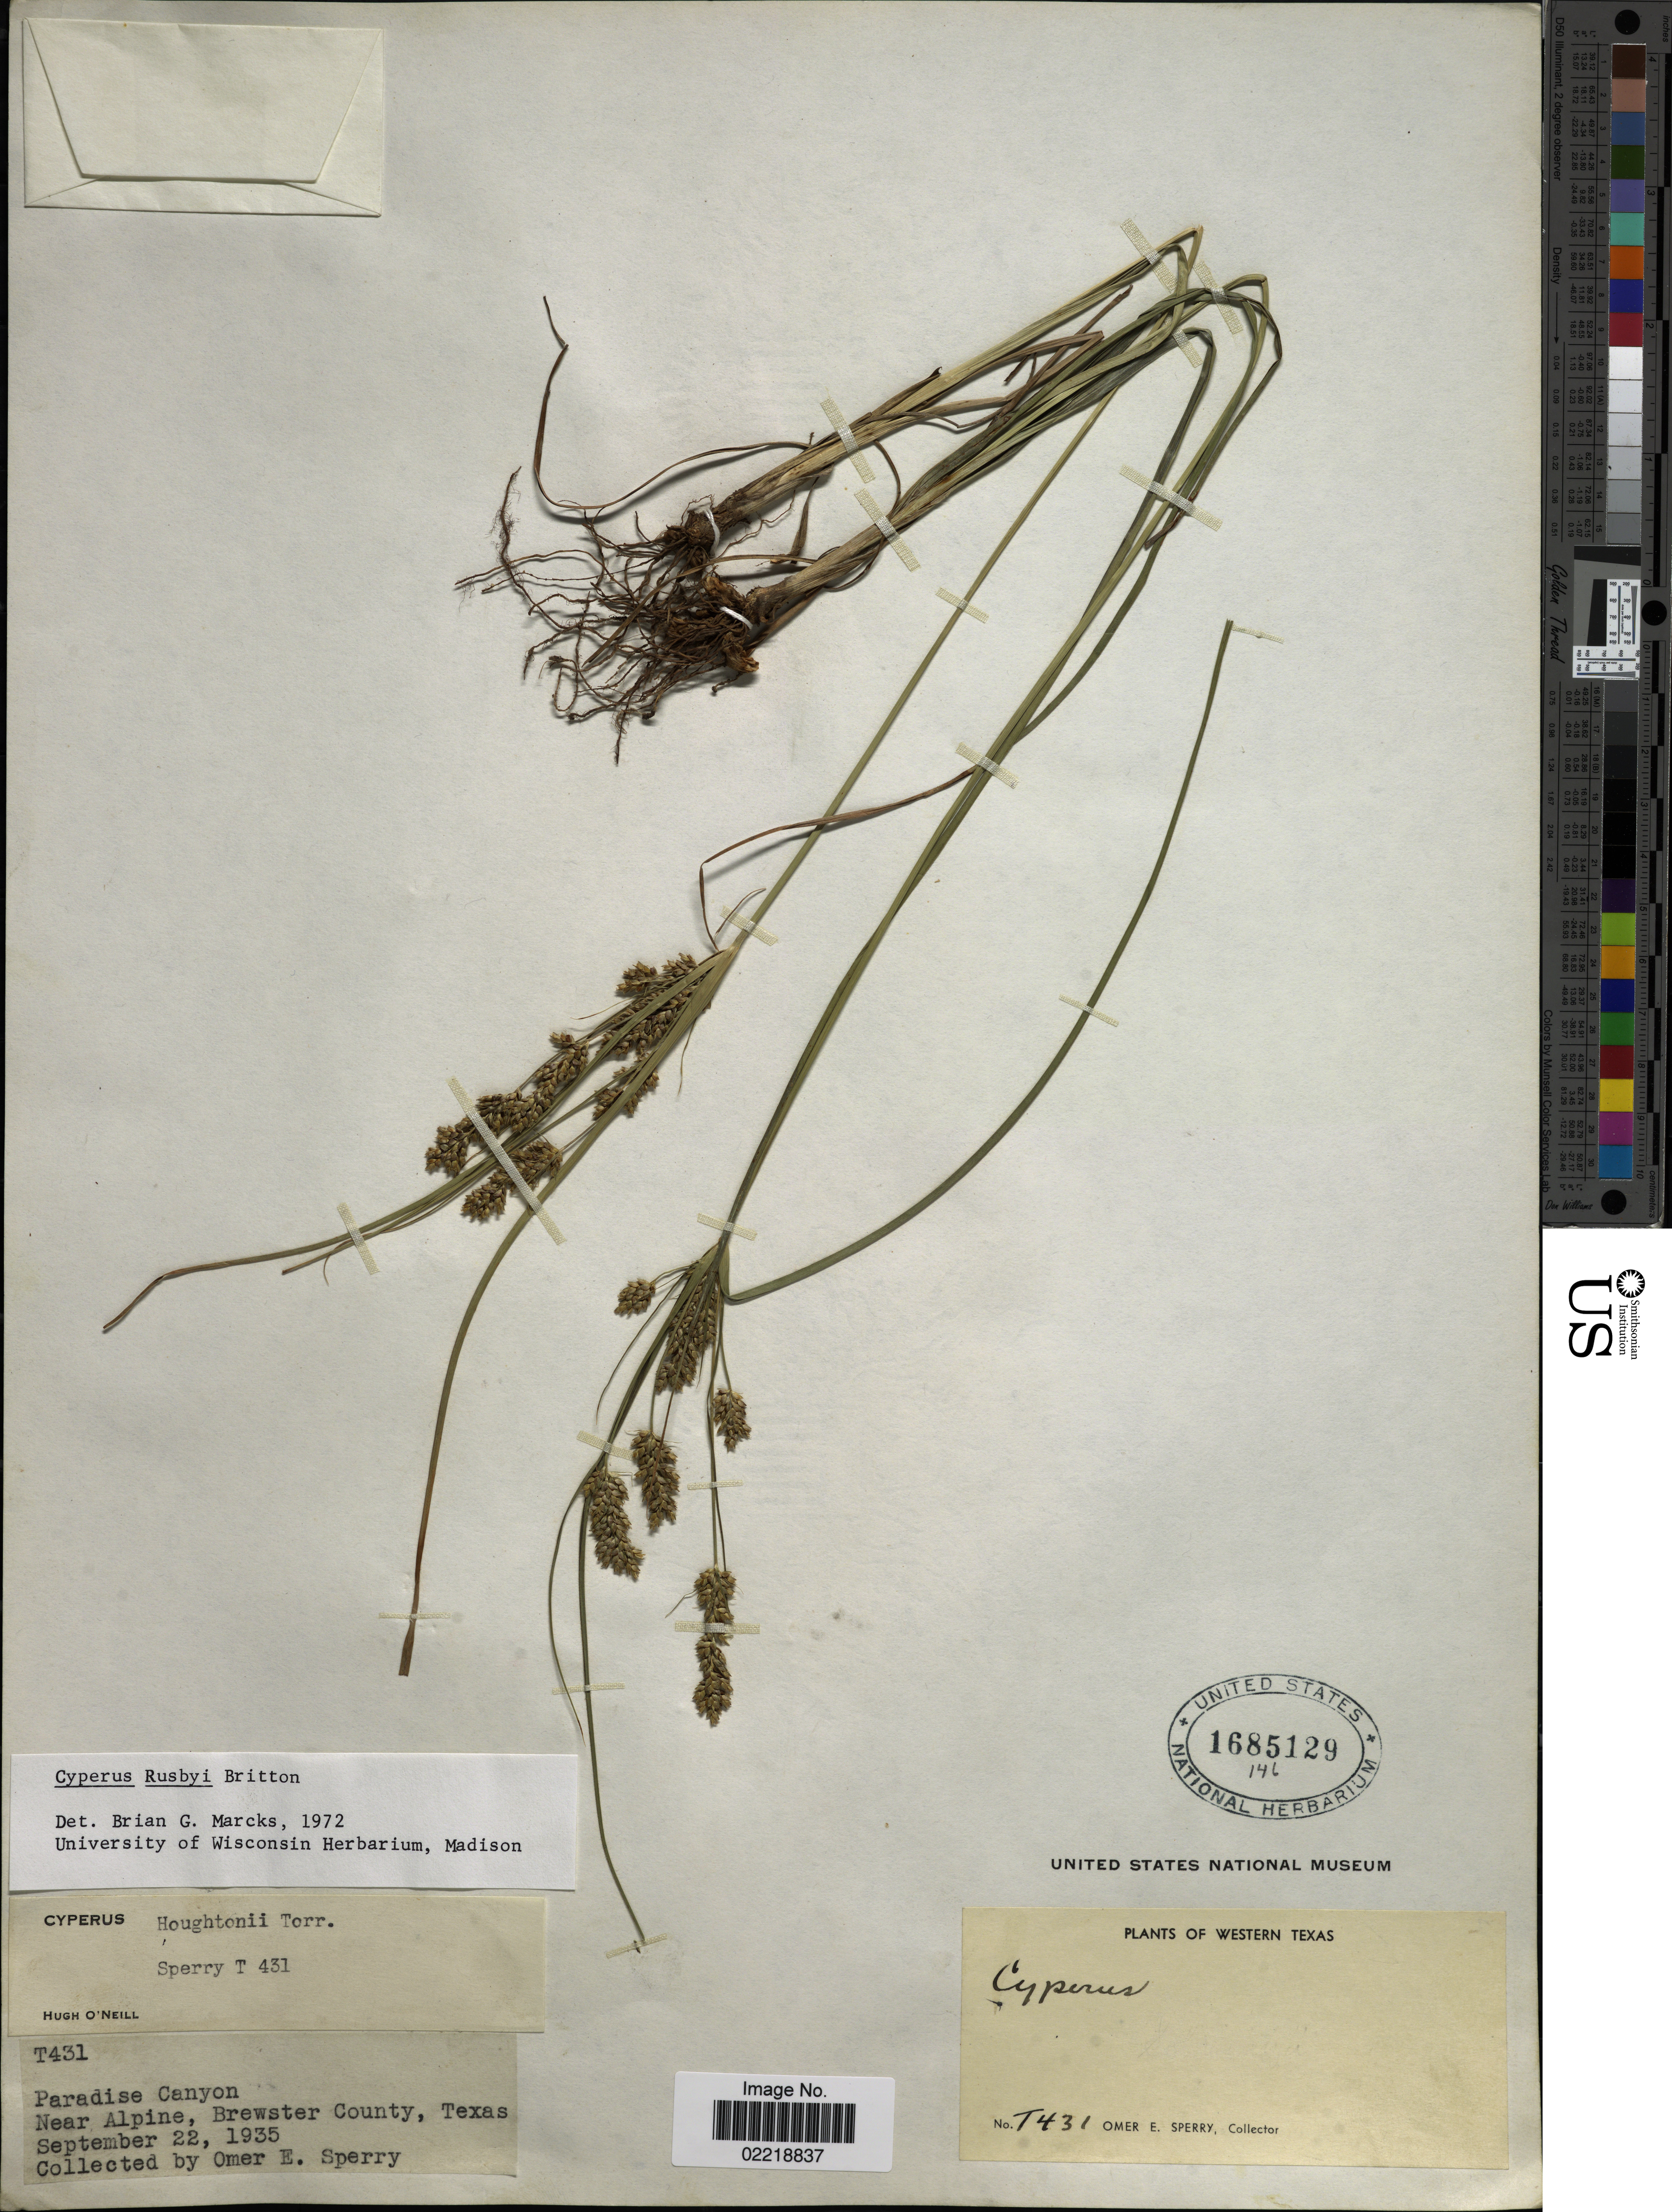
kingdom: Plantae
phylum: Tracheophyta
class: Liliopsida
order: Poales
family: Cyperaceae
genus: Cyperus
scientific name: Cyperus sphaerolepis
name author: Boeckeler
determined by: Strong, Mark T., (BOT), Smithsonian Institution - National Museum of Natural History (UNITED STATES)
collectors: O. E. Sperry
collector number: T431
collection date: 1935-09-22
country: United States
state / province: Texas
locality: Western Texas, Paradise Cayon, Near Alpine, Brewster County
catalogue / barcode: US 1685129